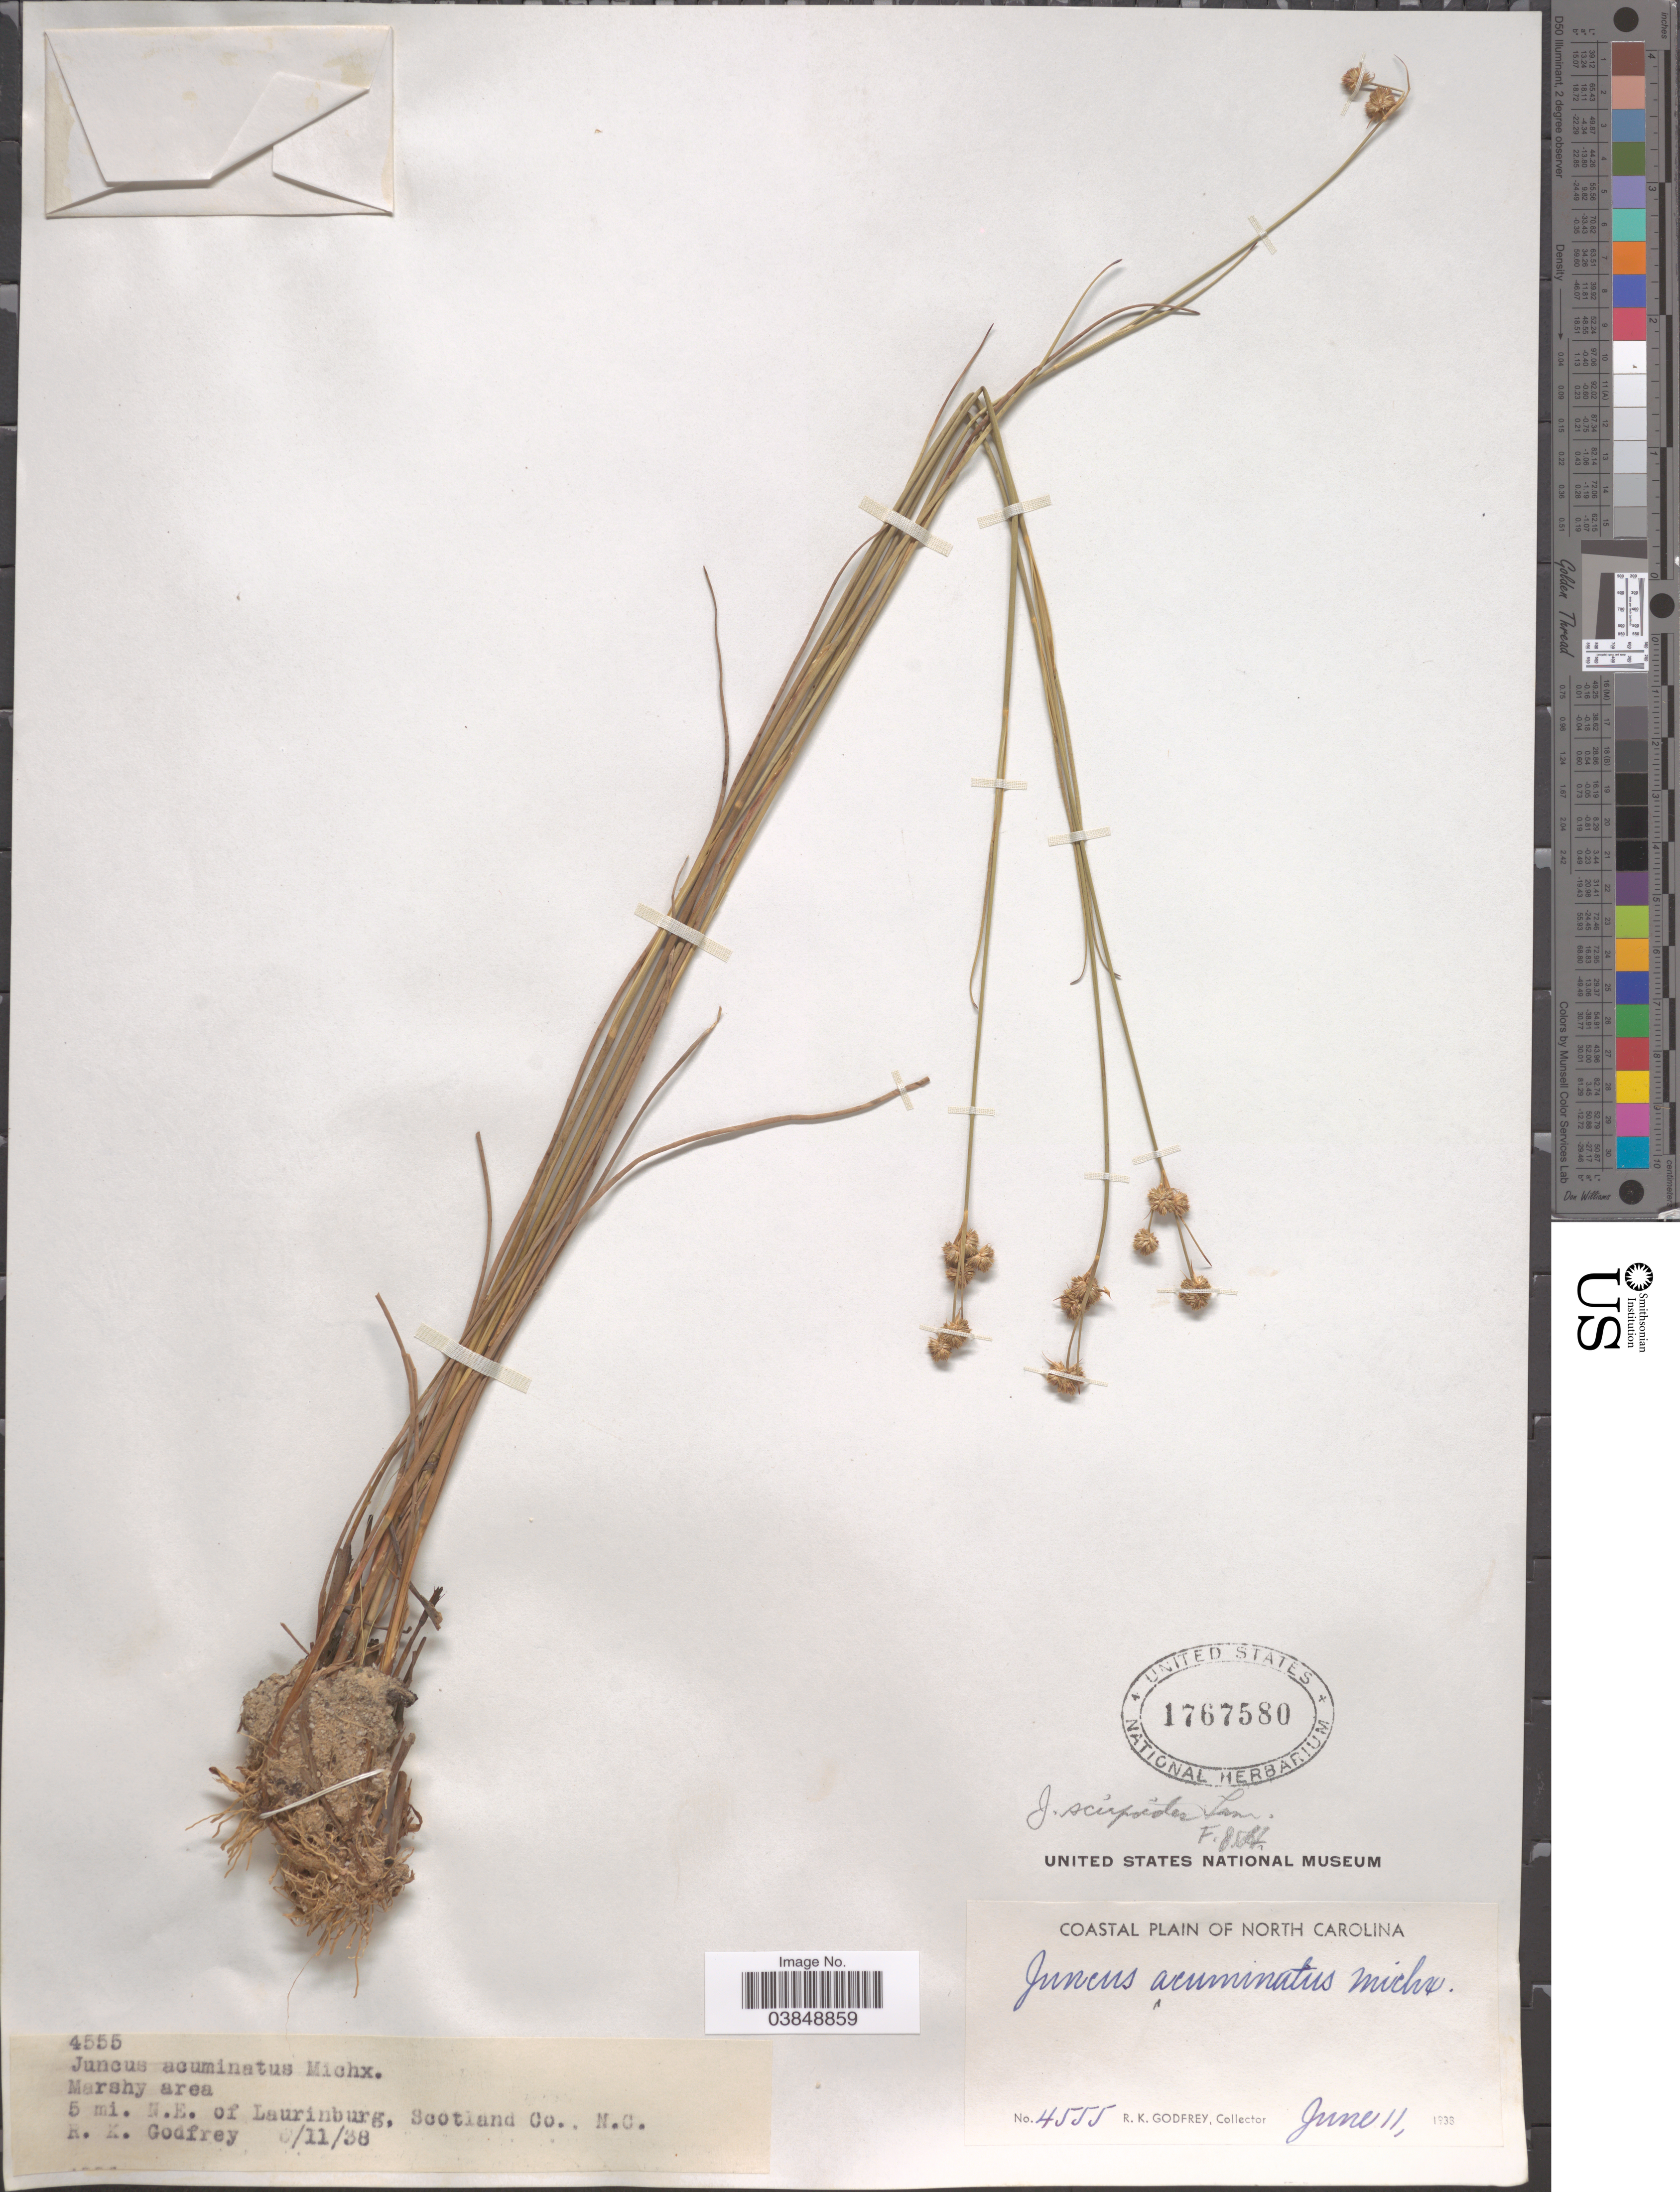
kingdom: Plantae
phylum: Tracheophyta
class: Liliopsida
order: Poales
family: Juncaceae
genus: Juncus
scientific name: Juncus acuminatus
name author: Michx.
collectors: R. K. Godfrey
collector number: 4555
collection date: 1938-06-11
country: United States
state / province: North Carolina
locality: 5 mi. N.E. of Laurinburg, Scotland Co. Coastal Plain of North Carolina.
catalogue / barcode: US 1767580